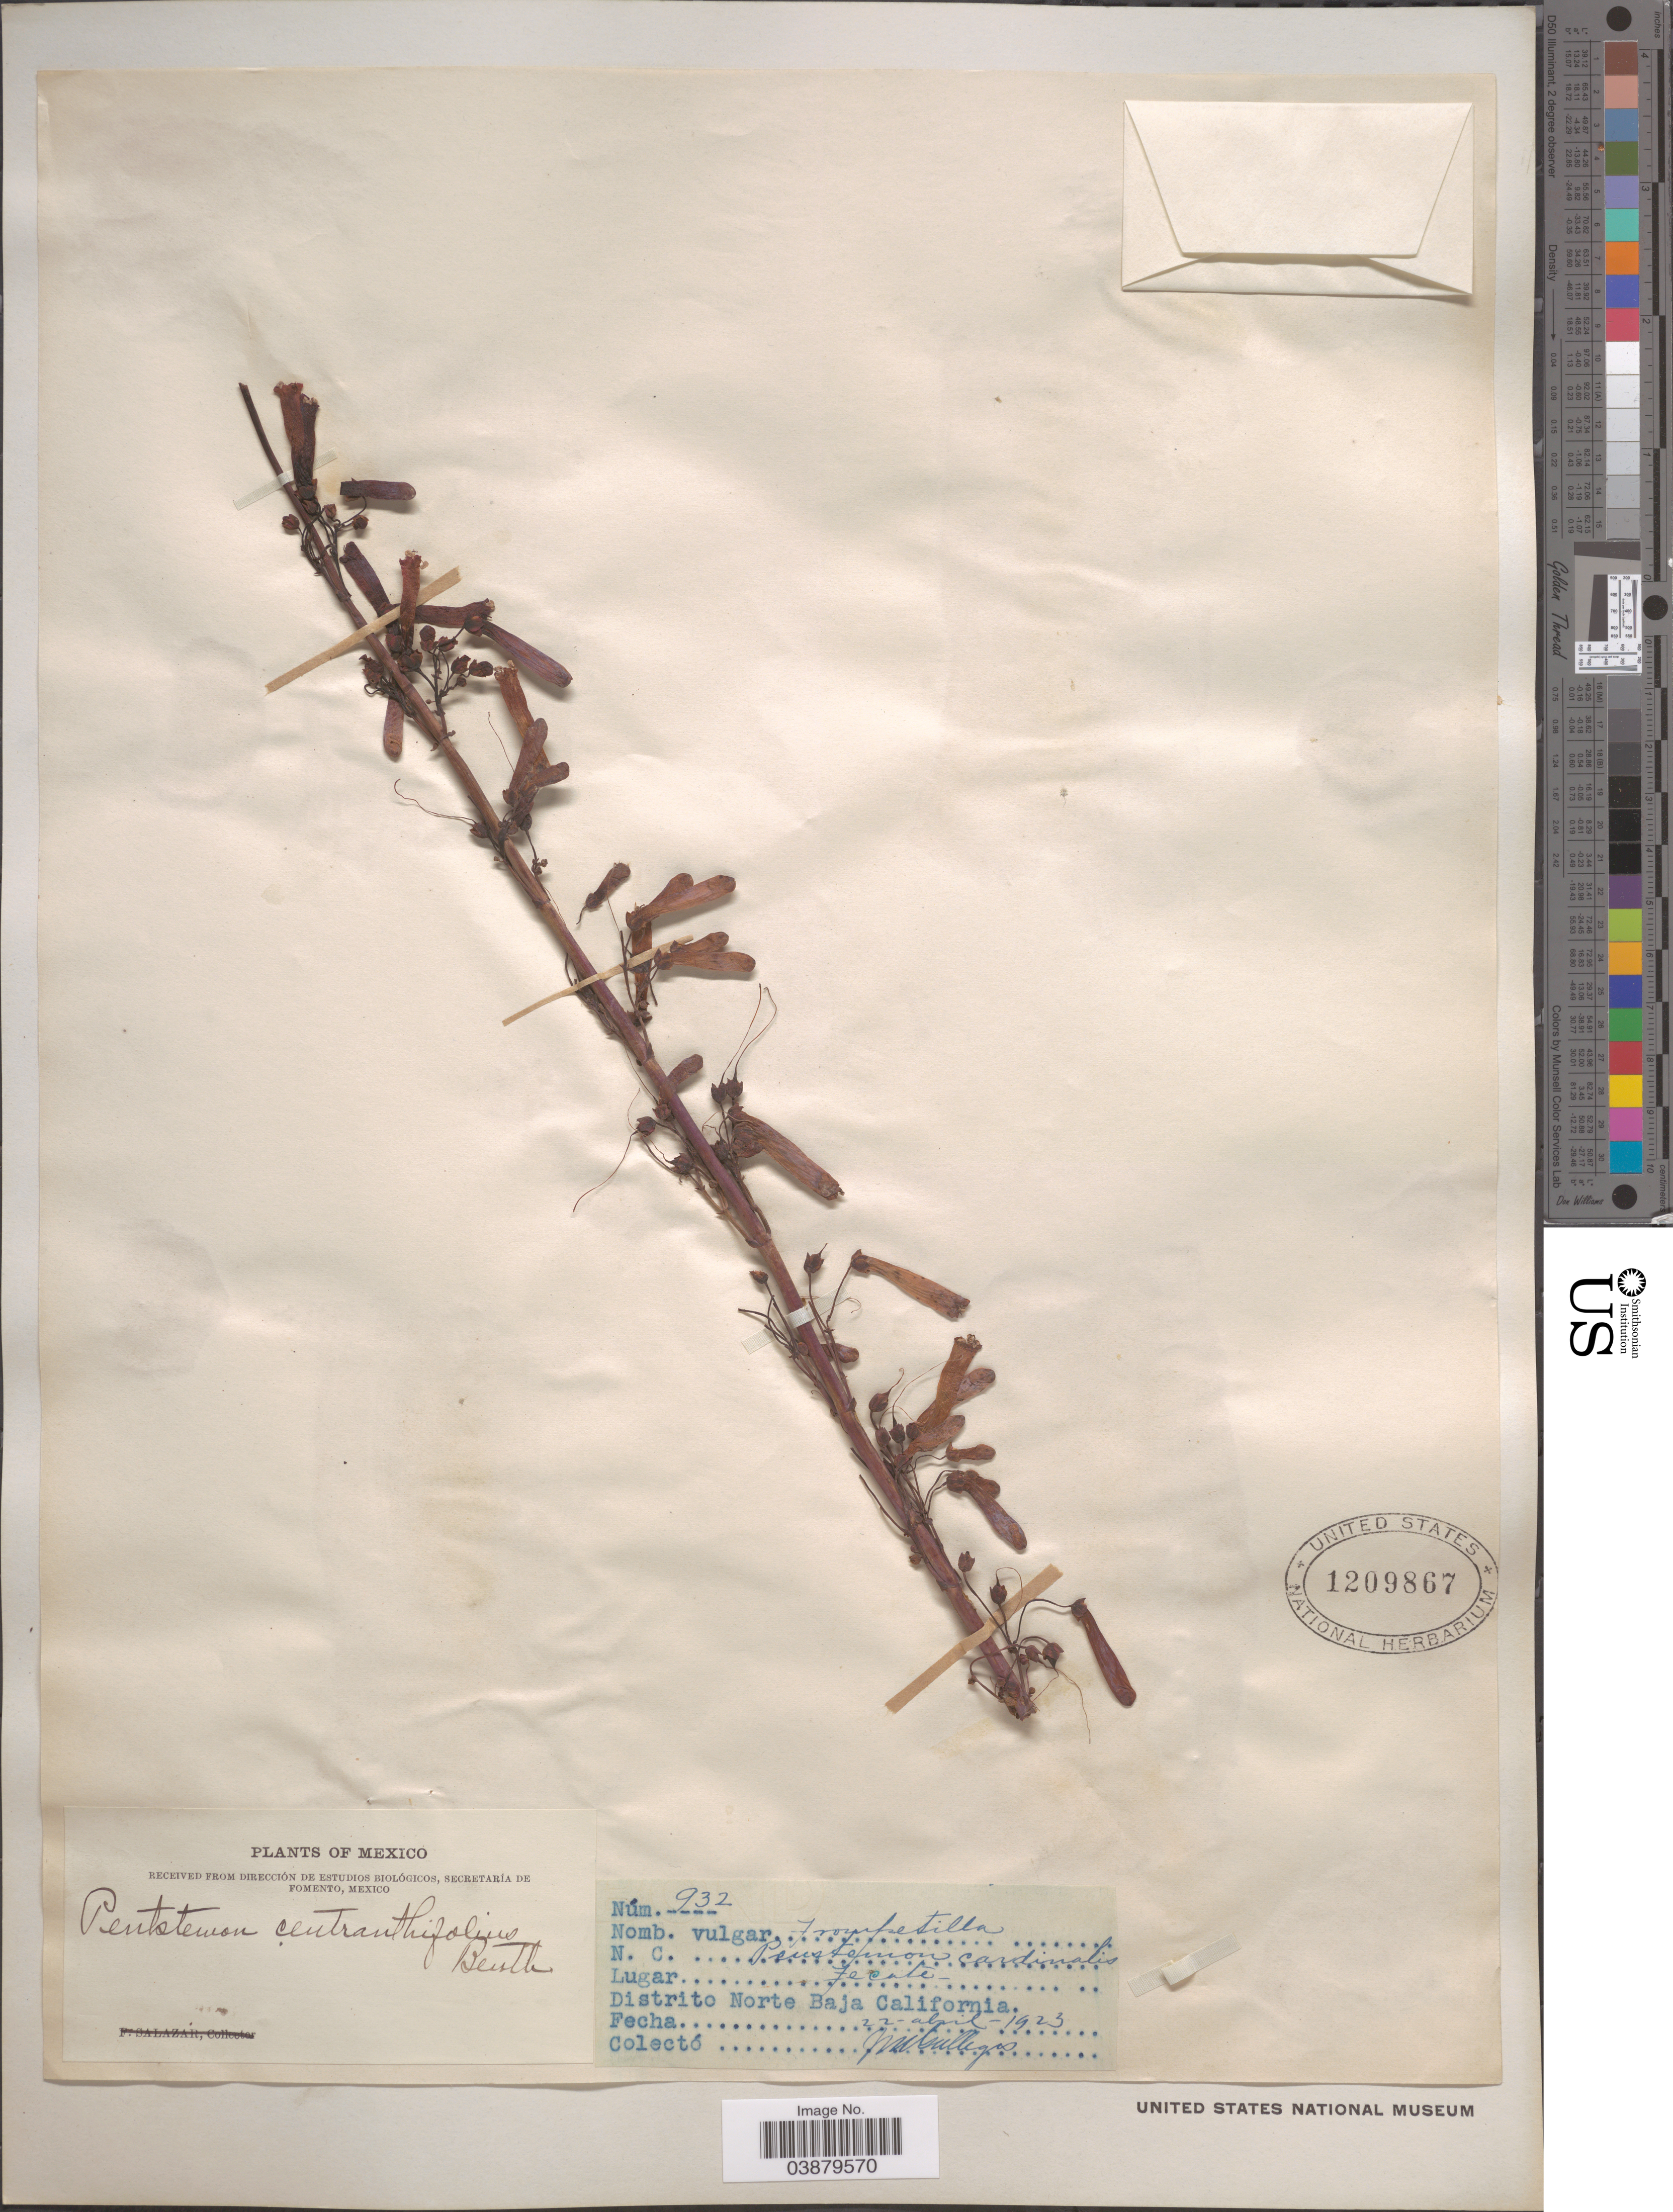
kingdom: Plantae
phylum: Tracheophyta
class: Magnoliopsida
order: Lamiales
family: Plantaginaceae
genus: Penstemon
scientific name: Penstemon centranthifolius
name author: Benth.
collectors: J. Gallegos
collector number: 932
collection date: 1923-04-22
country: Mexico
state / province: Baja California Norte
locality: Tecate. Distrito Norte Baja California.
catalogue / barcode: US 1209867